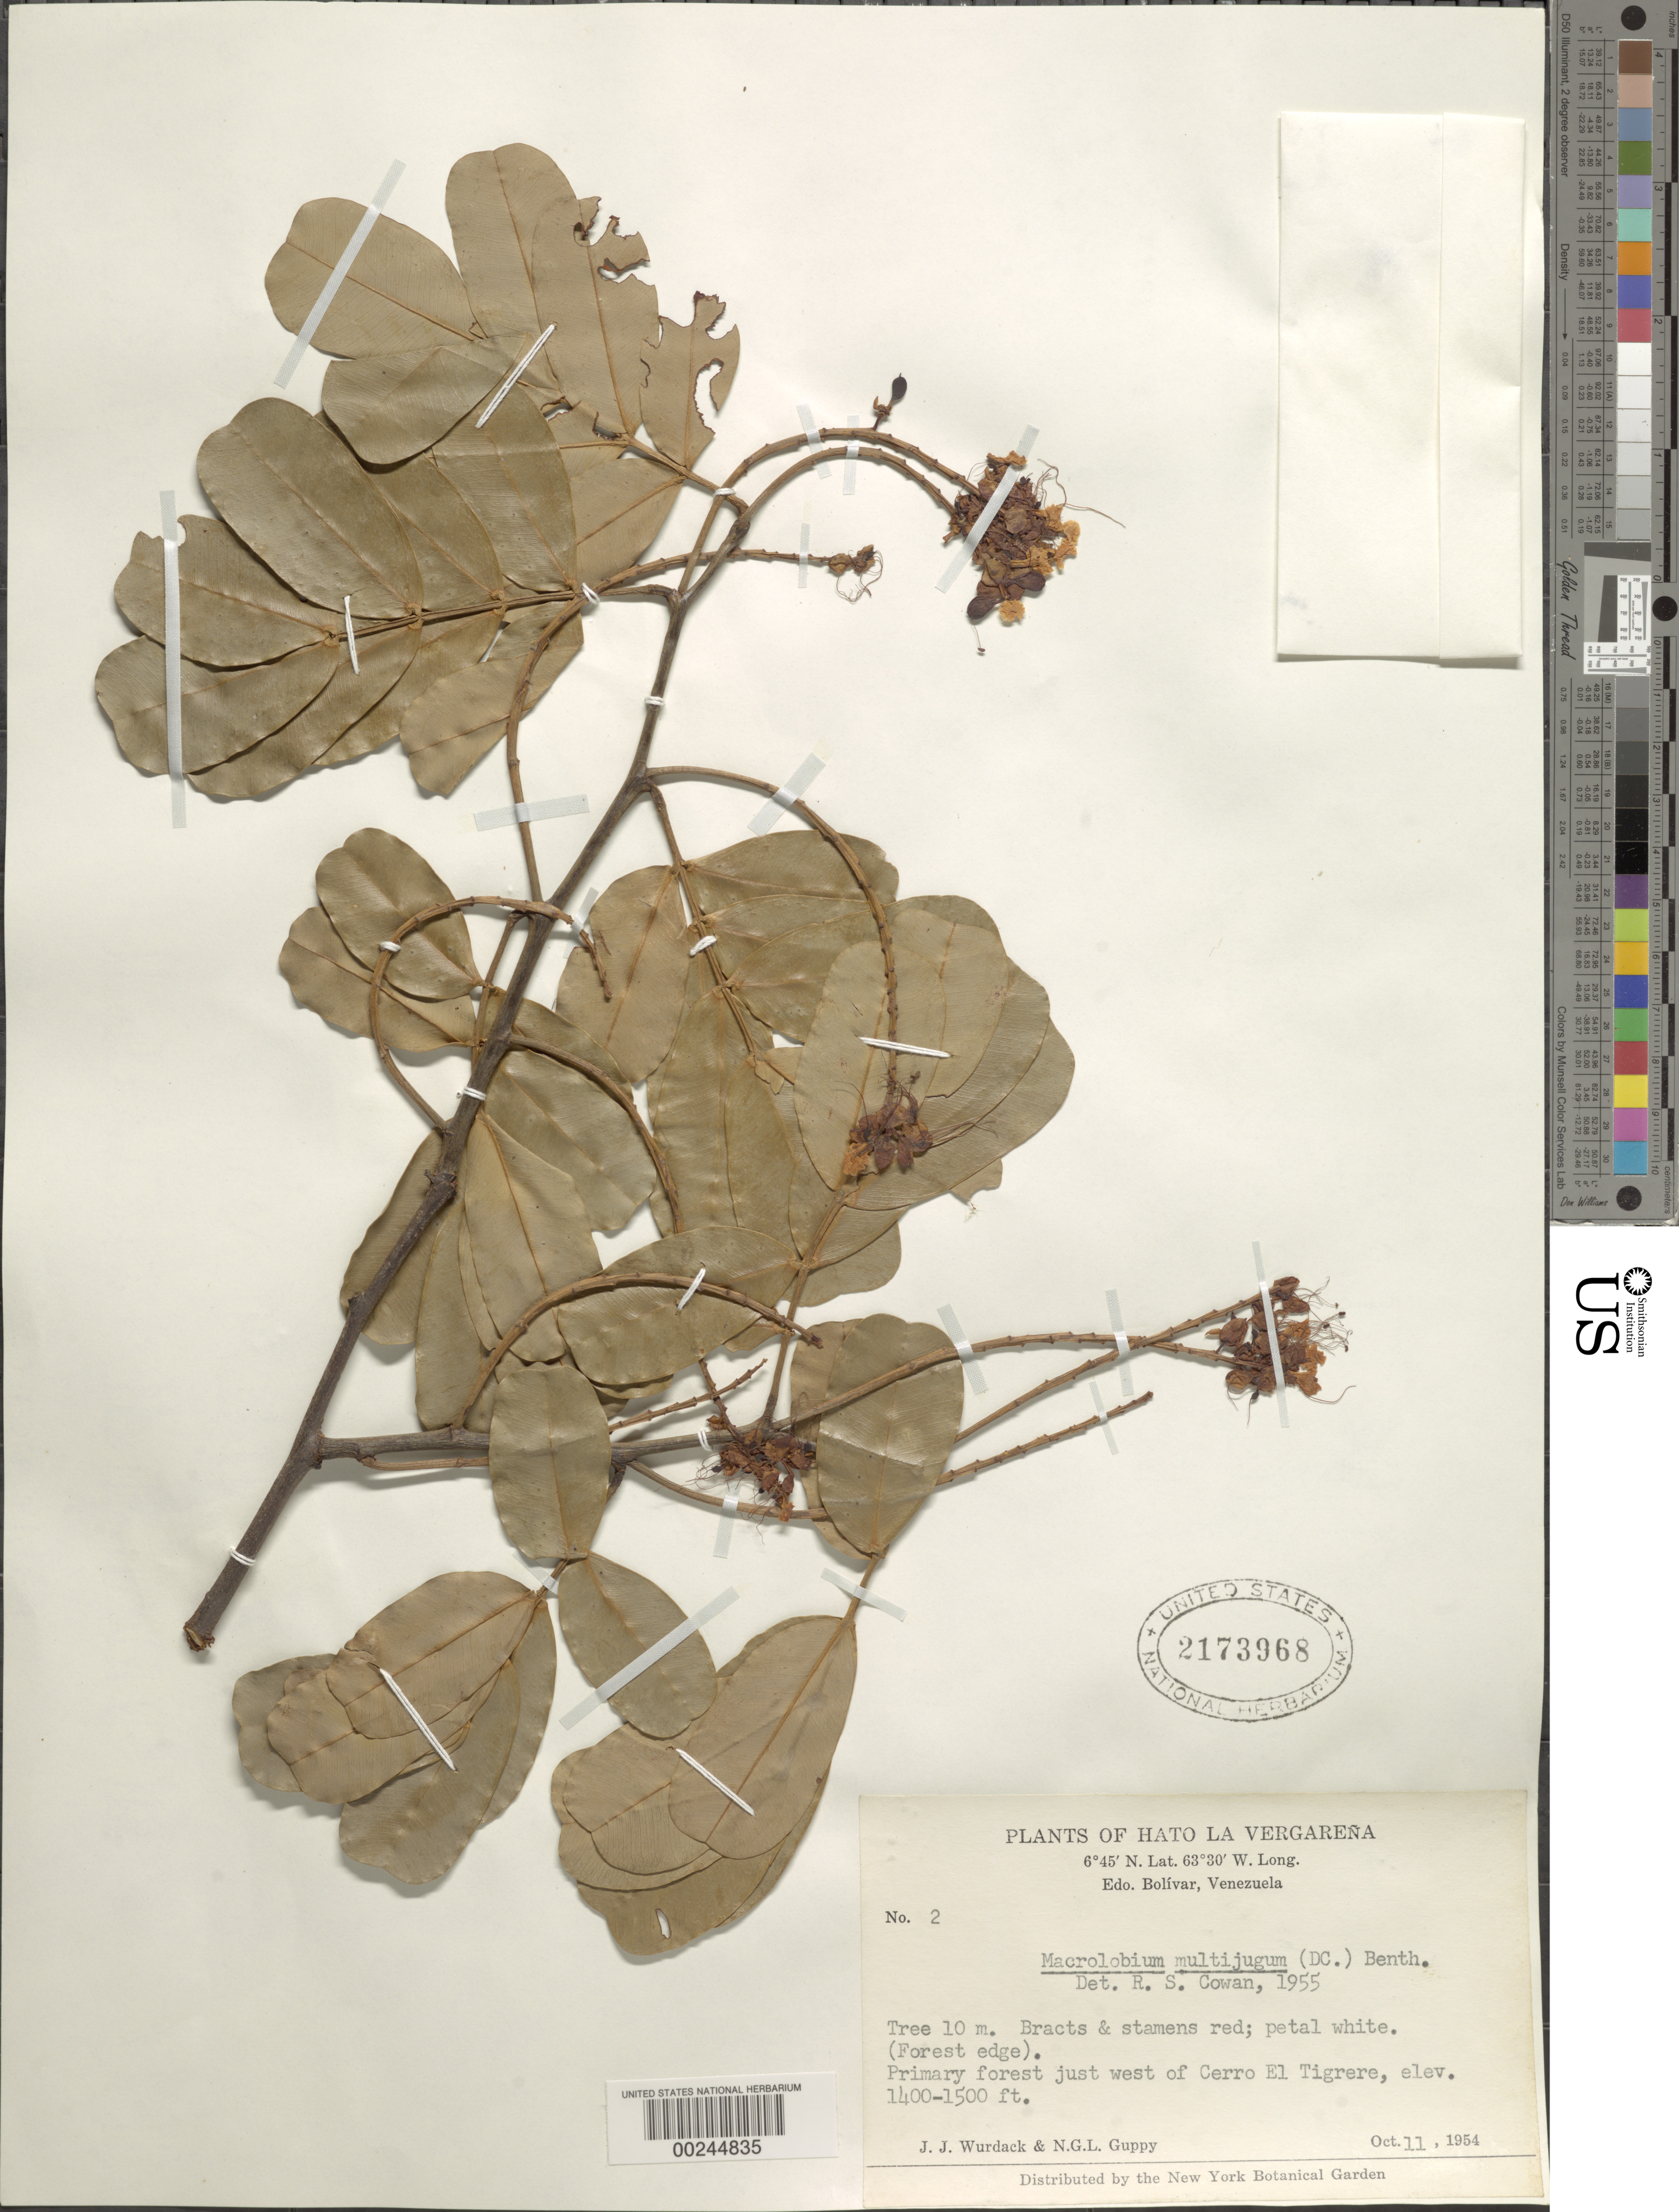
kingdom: Plantae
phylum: Tracheophyta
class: Magnoliopsida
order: Fabales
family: Fabaceae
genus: Macrolobium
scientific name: Macrolobium multijugum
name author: (DC.) Benth.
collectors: J. J. Wurdack & N. Guppy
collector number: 2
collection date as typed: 11 Oct 1954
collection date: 1954-10-11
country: Venezuela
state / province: Bolivar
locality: Just w of cerro el tigrere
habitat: Primary forest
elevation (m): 427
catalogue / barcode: US 2173968